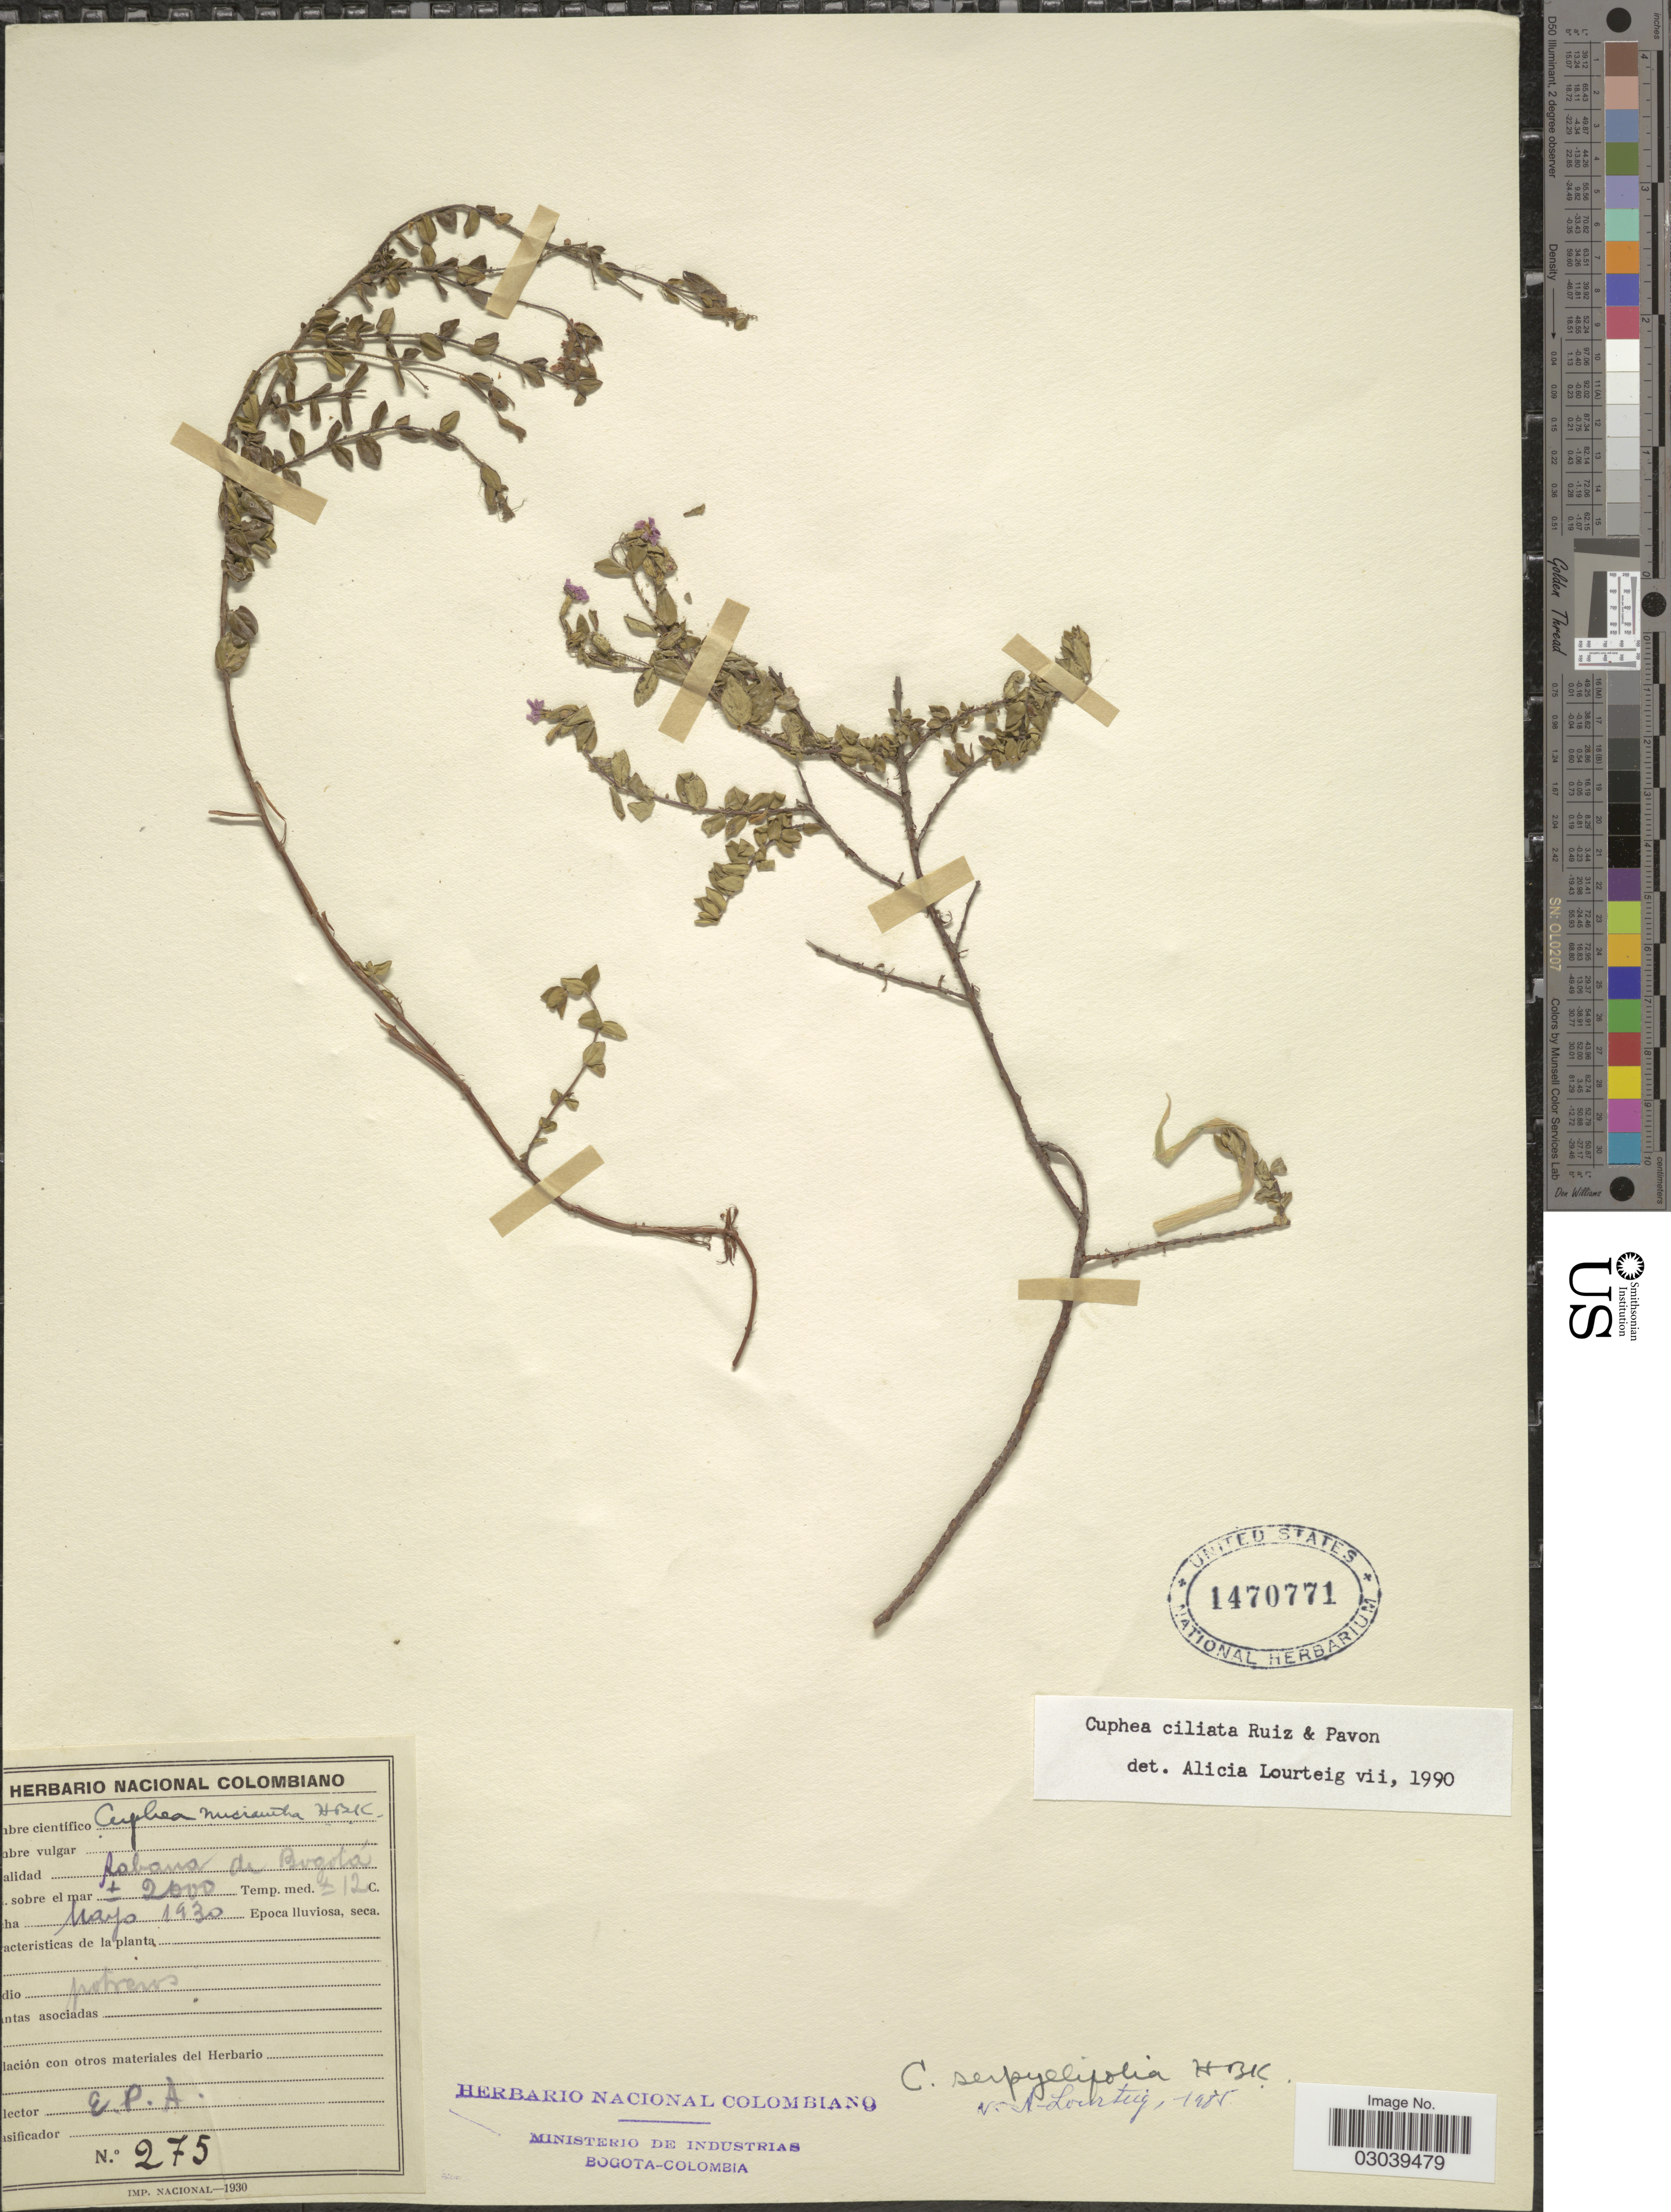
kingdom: Plantae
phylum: Tracheophyta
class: Magnoliopsida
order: Myrtales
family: Lythraceae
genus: Cuphea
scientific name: Cuphea ciliata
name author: Ruiz & Pav.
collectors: E. Pérez Arbeláez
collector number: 275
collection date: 1930-05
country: Colombia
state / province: Bogota D.C.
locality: Sabana de Bogotá.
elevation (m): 2000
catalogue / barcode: US 1470771